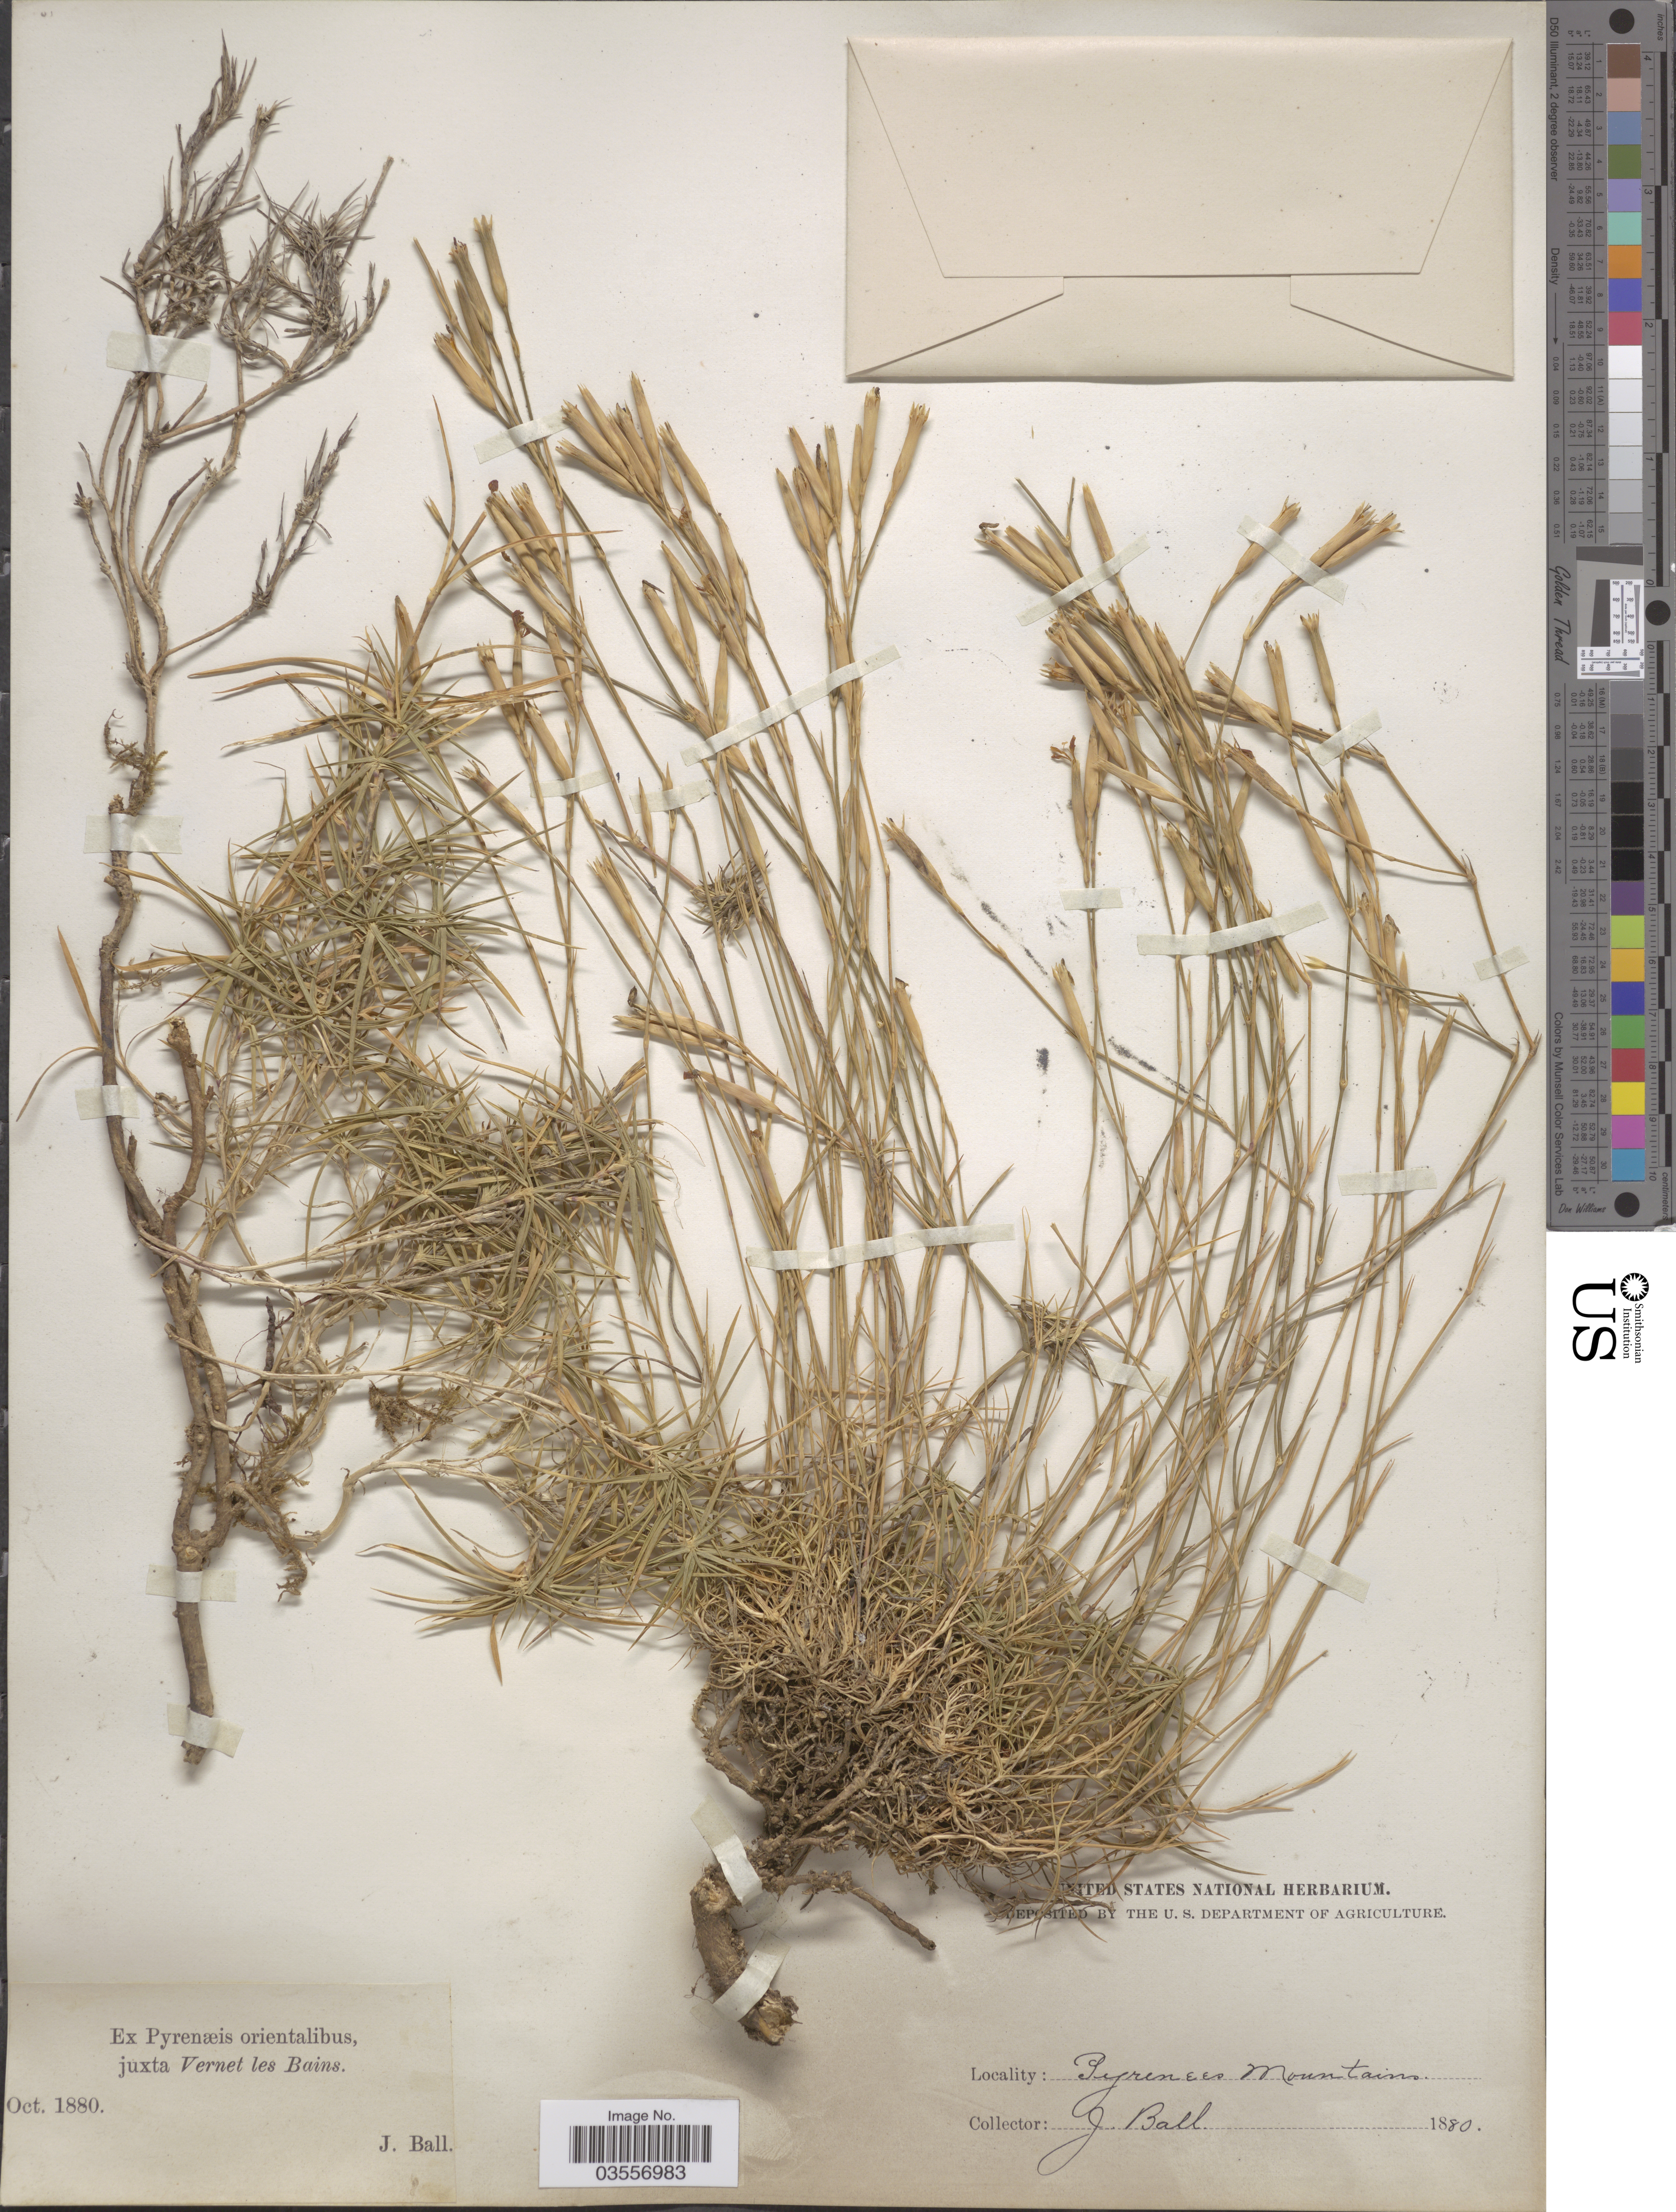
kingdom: Plantae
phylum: Tracheophyta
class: Magnoliopsida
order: Caryophyllales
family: Caryophyllaceae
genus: Dianthus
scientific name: Dianthus sp.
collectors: J. Ball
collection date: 1880-10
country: France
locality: Ex Pyrenæis orientalibus, juxta Vernet les Bains. Pyrenees Mountain.